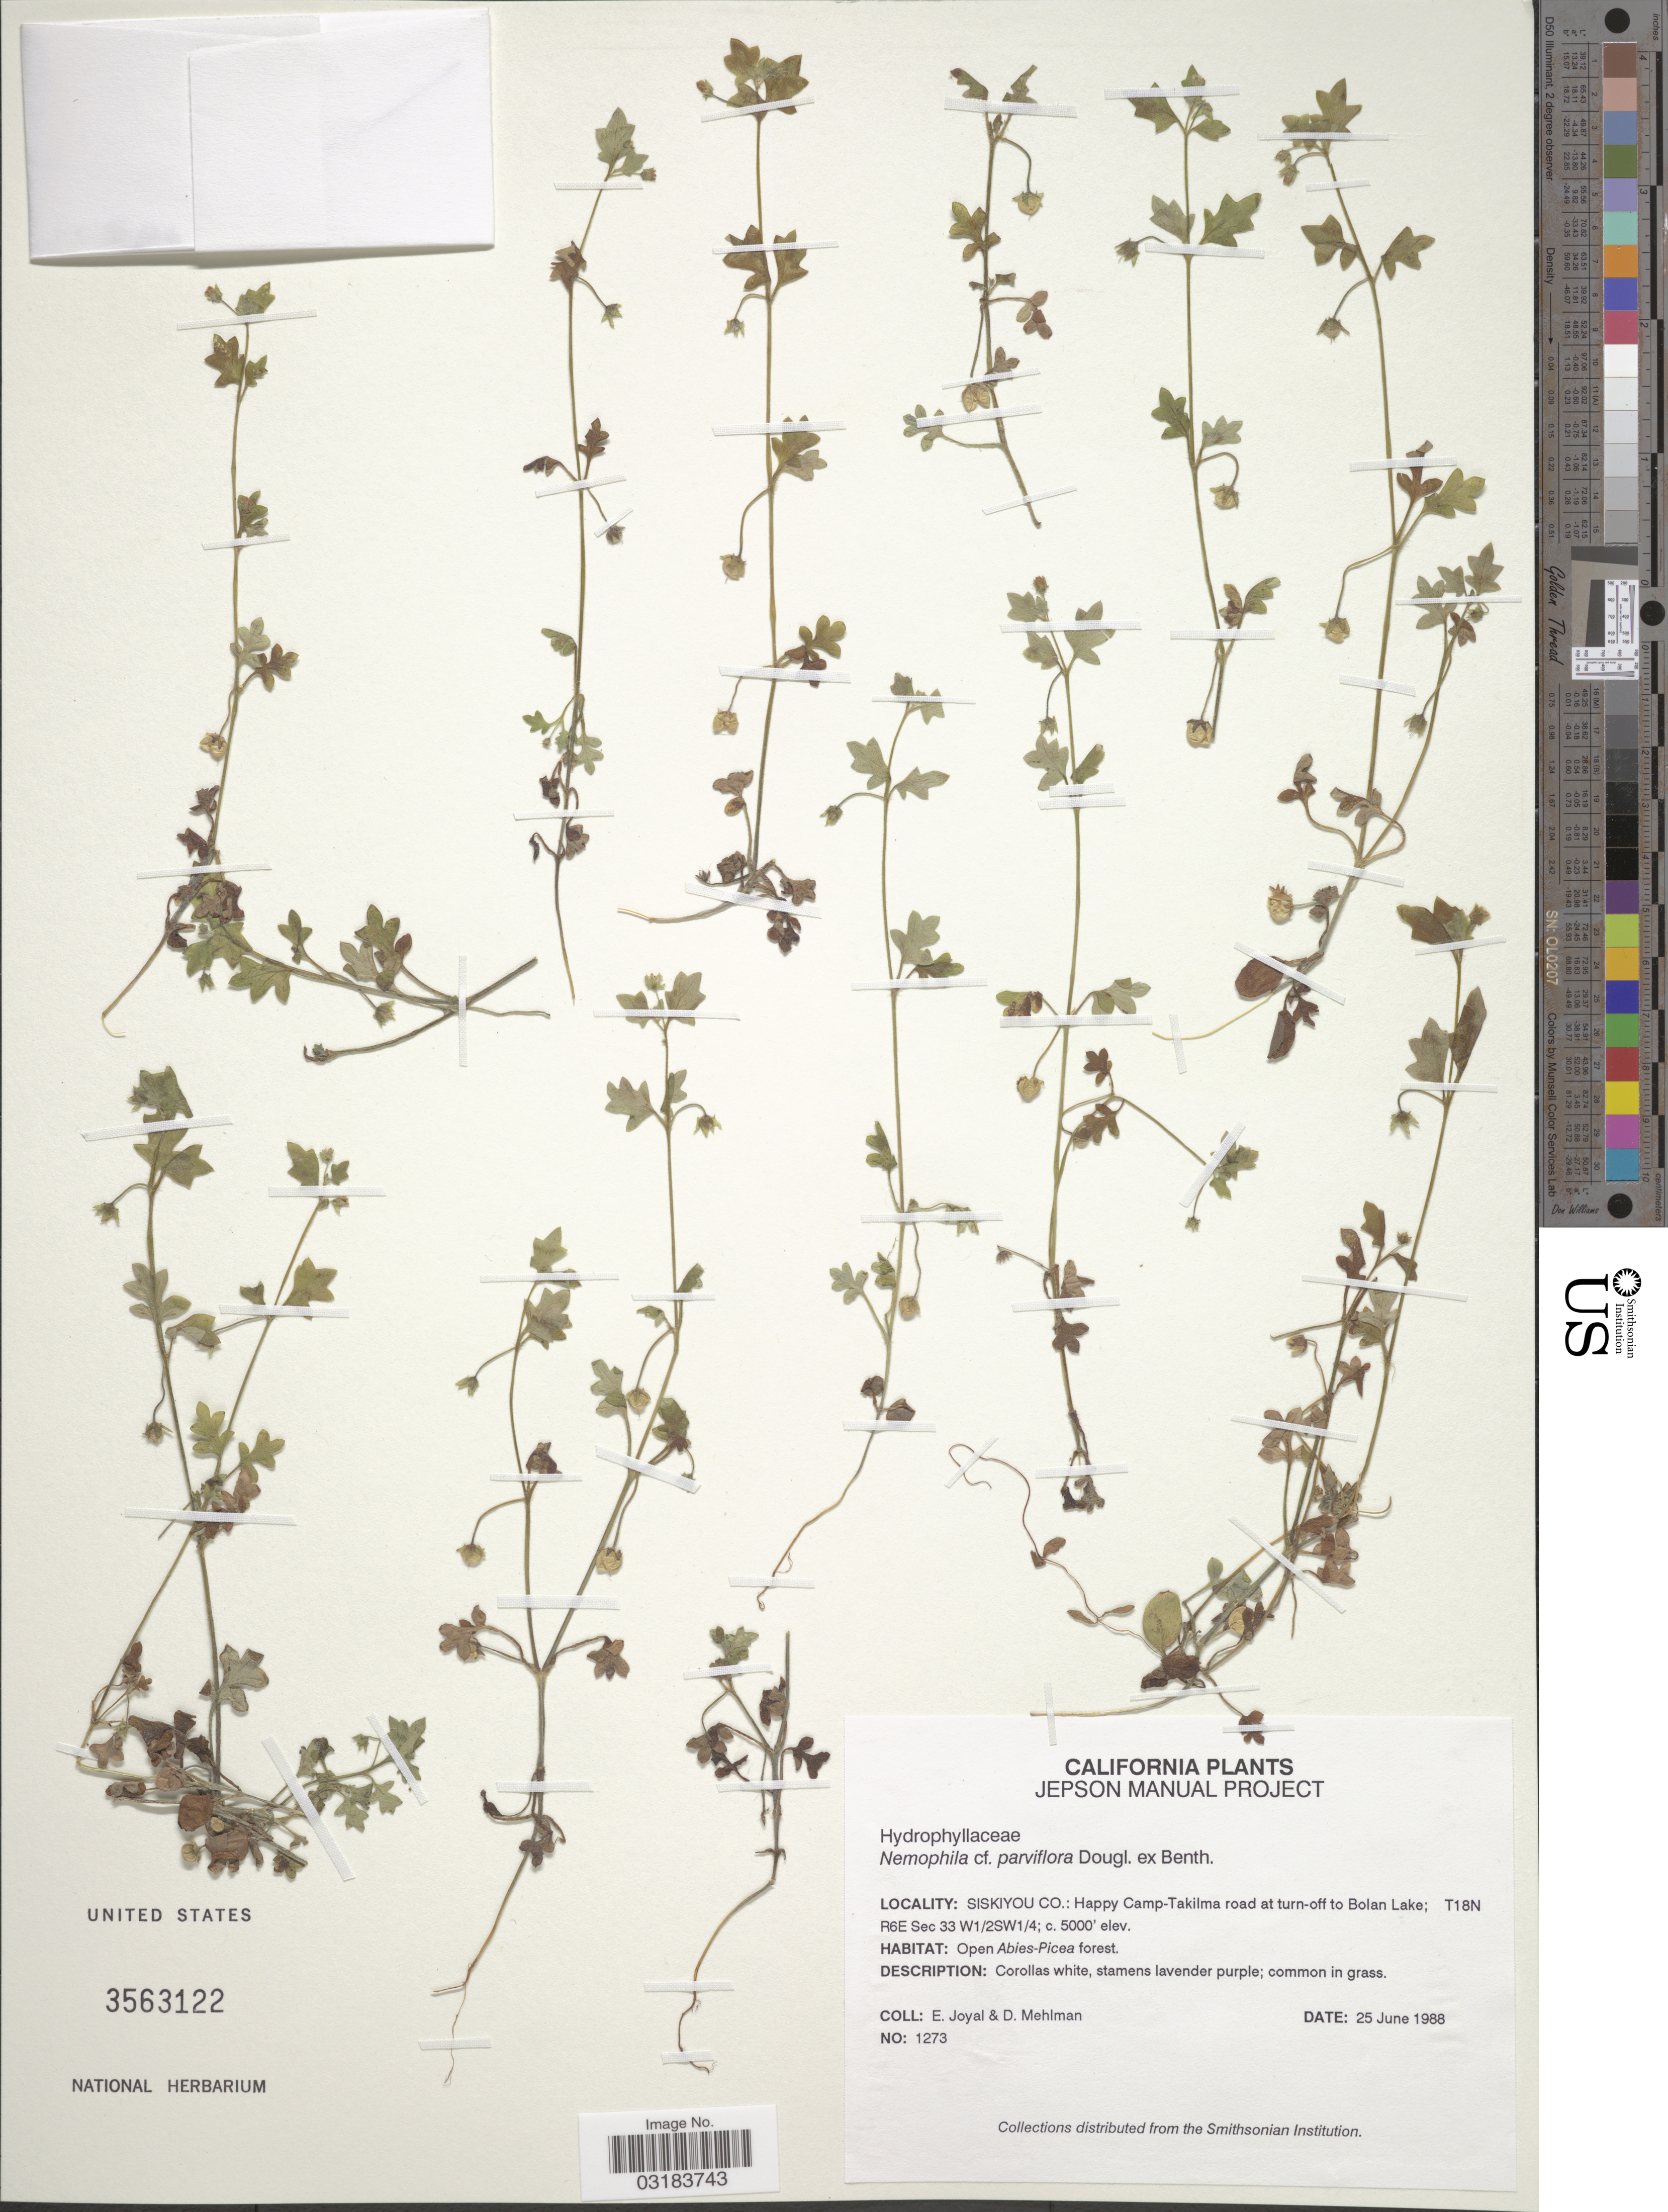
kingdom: Plantae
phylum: Tracheophyta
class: Magnoliopsida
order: Boraginales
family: Hydrophyllaceae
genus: Nemophila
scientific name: Nemophila parviflora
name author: Douglas ex Benth.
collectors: E. Joyal & D. Mehlman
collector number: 1273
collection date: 1988-06-25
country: United States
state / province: California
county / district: Siskiyou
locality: Siskiyou Co.: Happy Camp-Takilma road at turn-off to Bolan Lake; T18N R6E Sec33 W1/2SW1/4.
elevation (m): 1524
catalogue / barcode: US 3563122